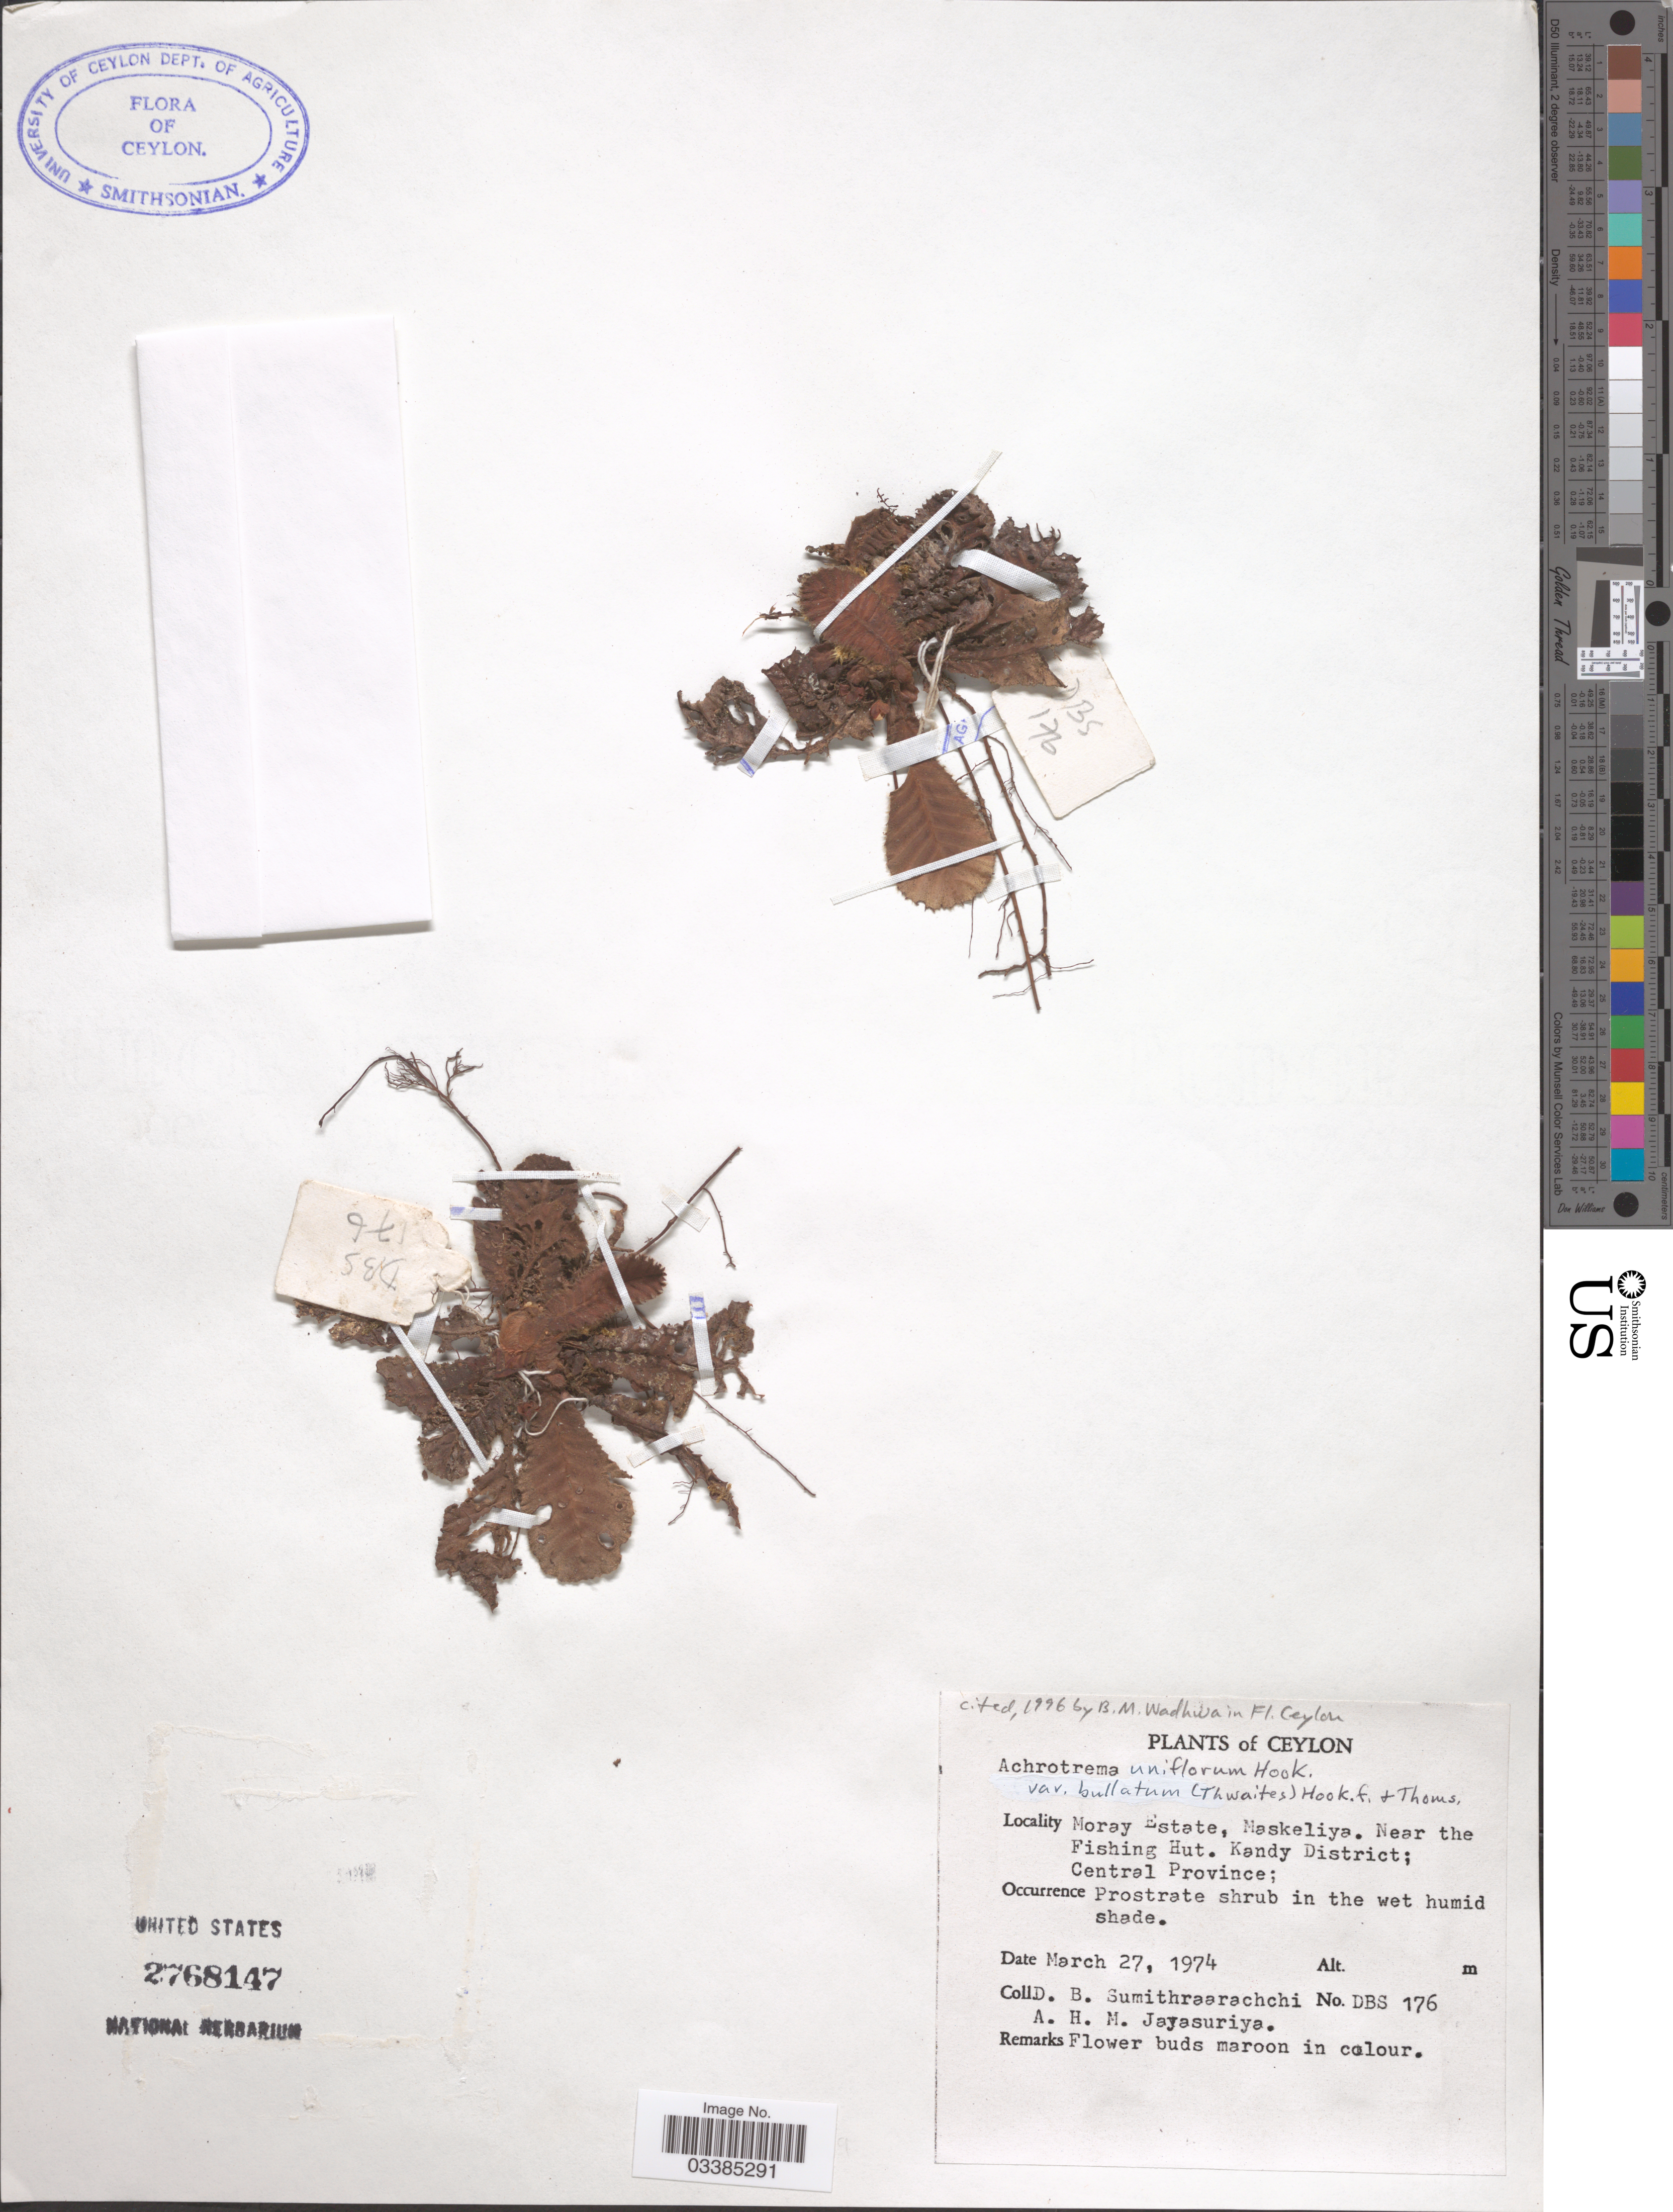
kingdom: Plantae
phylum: Tracheophyta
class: Magnoliopsida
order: Dilleniales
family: Dilleniaceae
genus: Acrotrema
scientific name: Acrotrema uniflorum var. bullatum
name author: (Thwaites) Hook. f. & Thomson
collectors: D. B. Sumithraarachchi & A. H. Jayasuriya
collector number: DBS176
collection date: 1974-03-27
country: Sri Lanka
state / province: Central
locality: Ceylon. Moray Estate, Maskeliya. Near the Fishing Hut. Kandy District.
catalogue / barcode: US 2768147